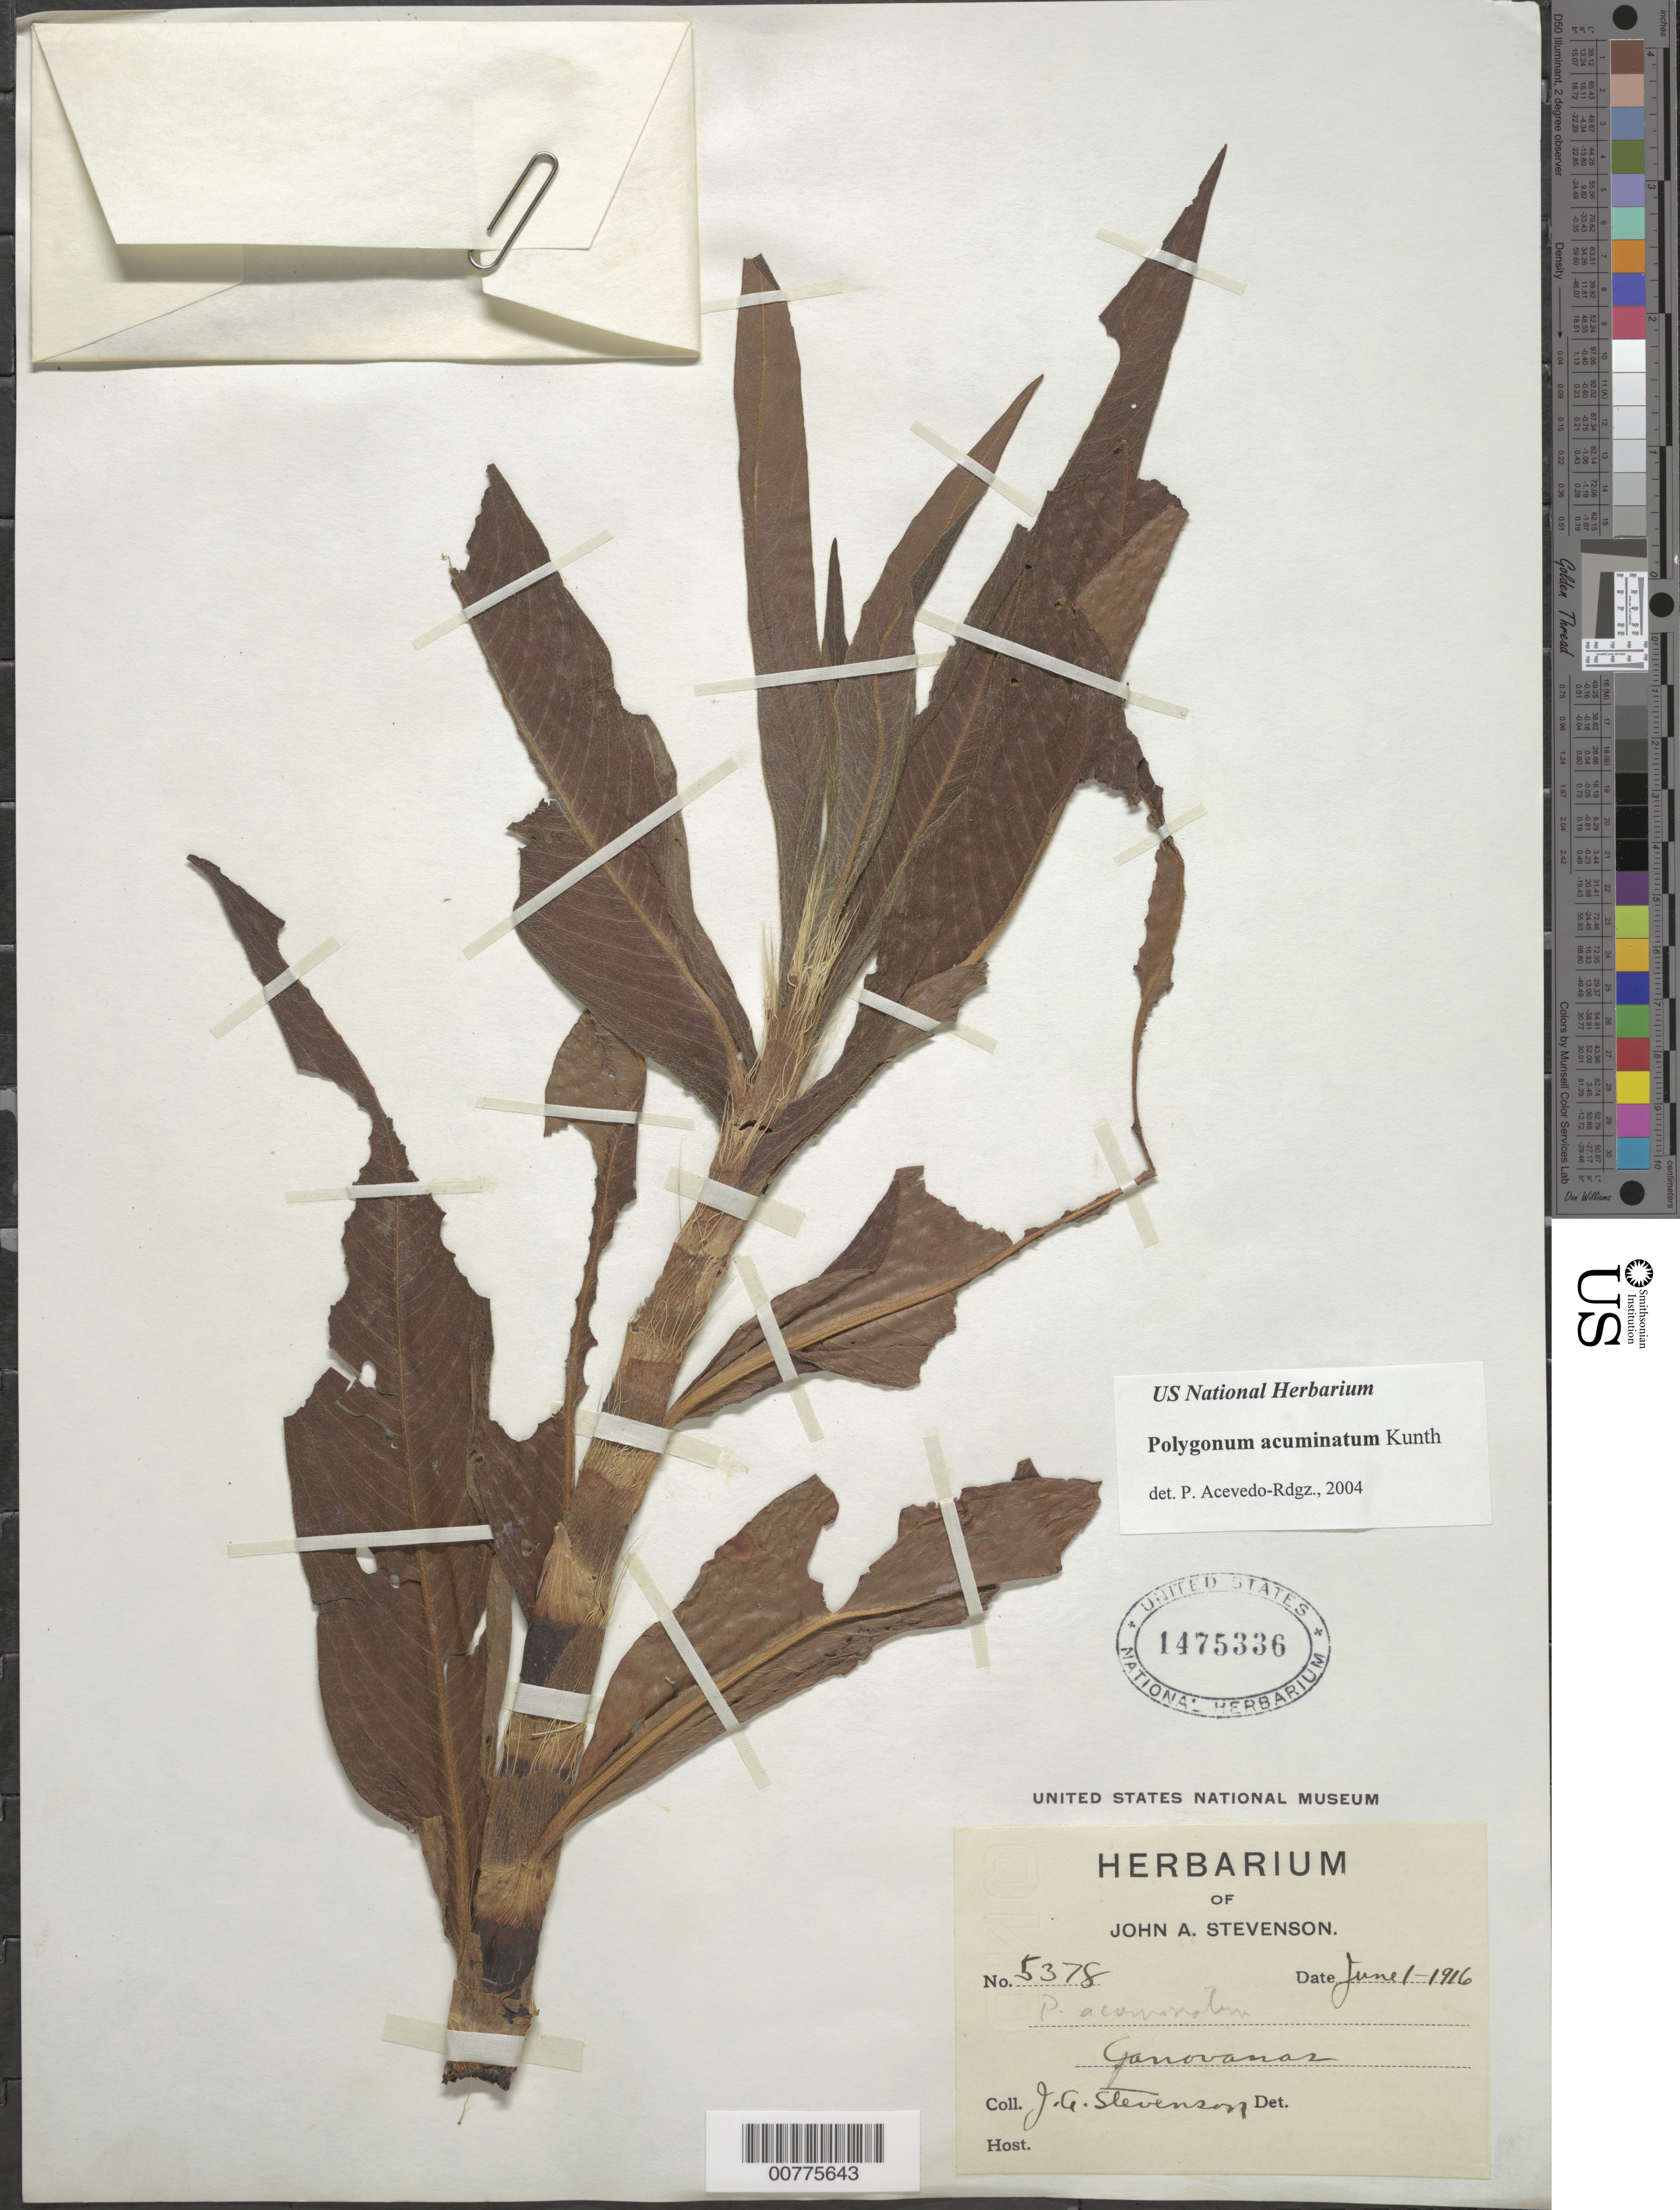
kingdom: Plantae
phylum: Tracheophyta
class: Magnoliopsida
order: Caryophyllales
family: Polygonaceae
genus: Polygonum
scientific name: Polygonum acuminatum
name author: Kunth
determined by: Acevedo-Rodríguez, P., (BOT), Smithsonian Institution - National Museum of Natural History (UNITED STATES)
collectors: J. Stevenson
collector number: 5378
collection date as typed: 01 Jun 1916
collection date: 1916-06-01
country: Puerto Rico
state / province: Canóvanas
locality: Canovanas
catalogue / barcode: US 1475336